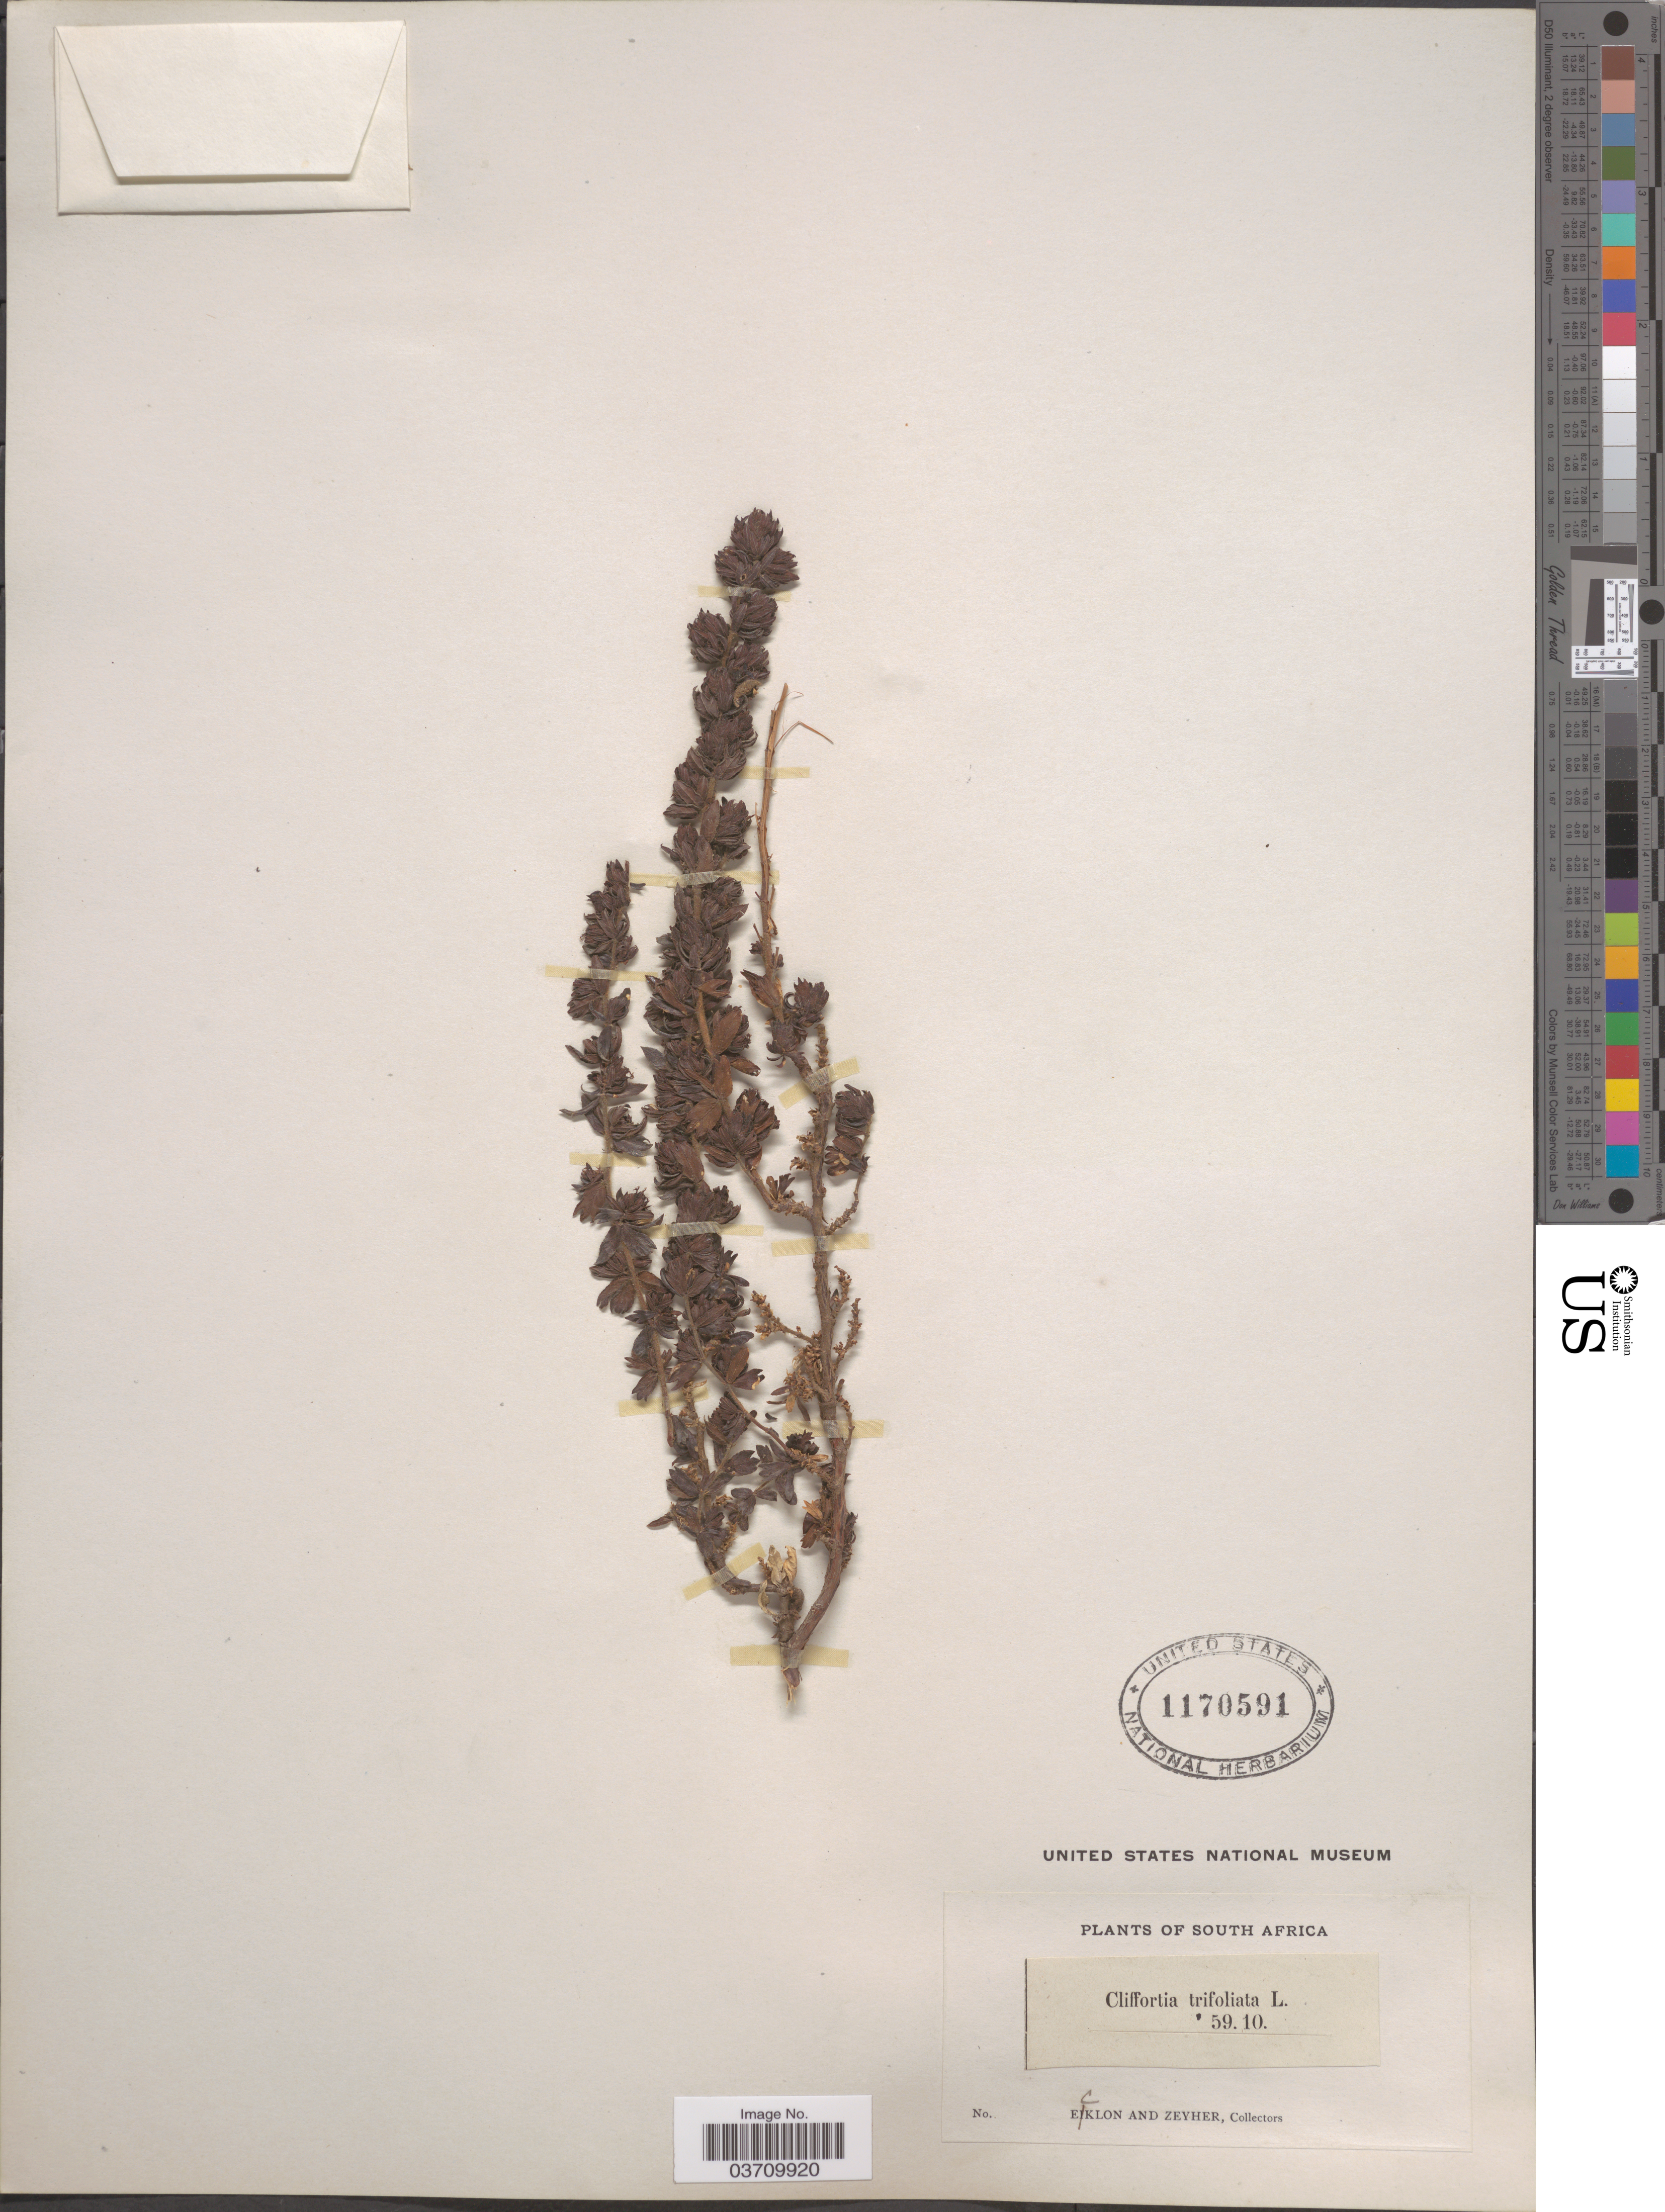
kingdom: Plantae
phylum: Tracheophyta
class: Magnoliopsida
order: Rosales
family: Rosaceae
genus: Cliffortia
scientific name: Cliffortia trifoliata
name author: L.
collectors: -. Ecklon & -. Zeyher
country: South Africa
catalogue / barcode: US 1170591